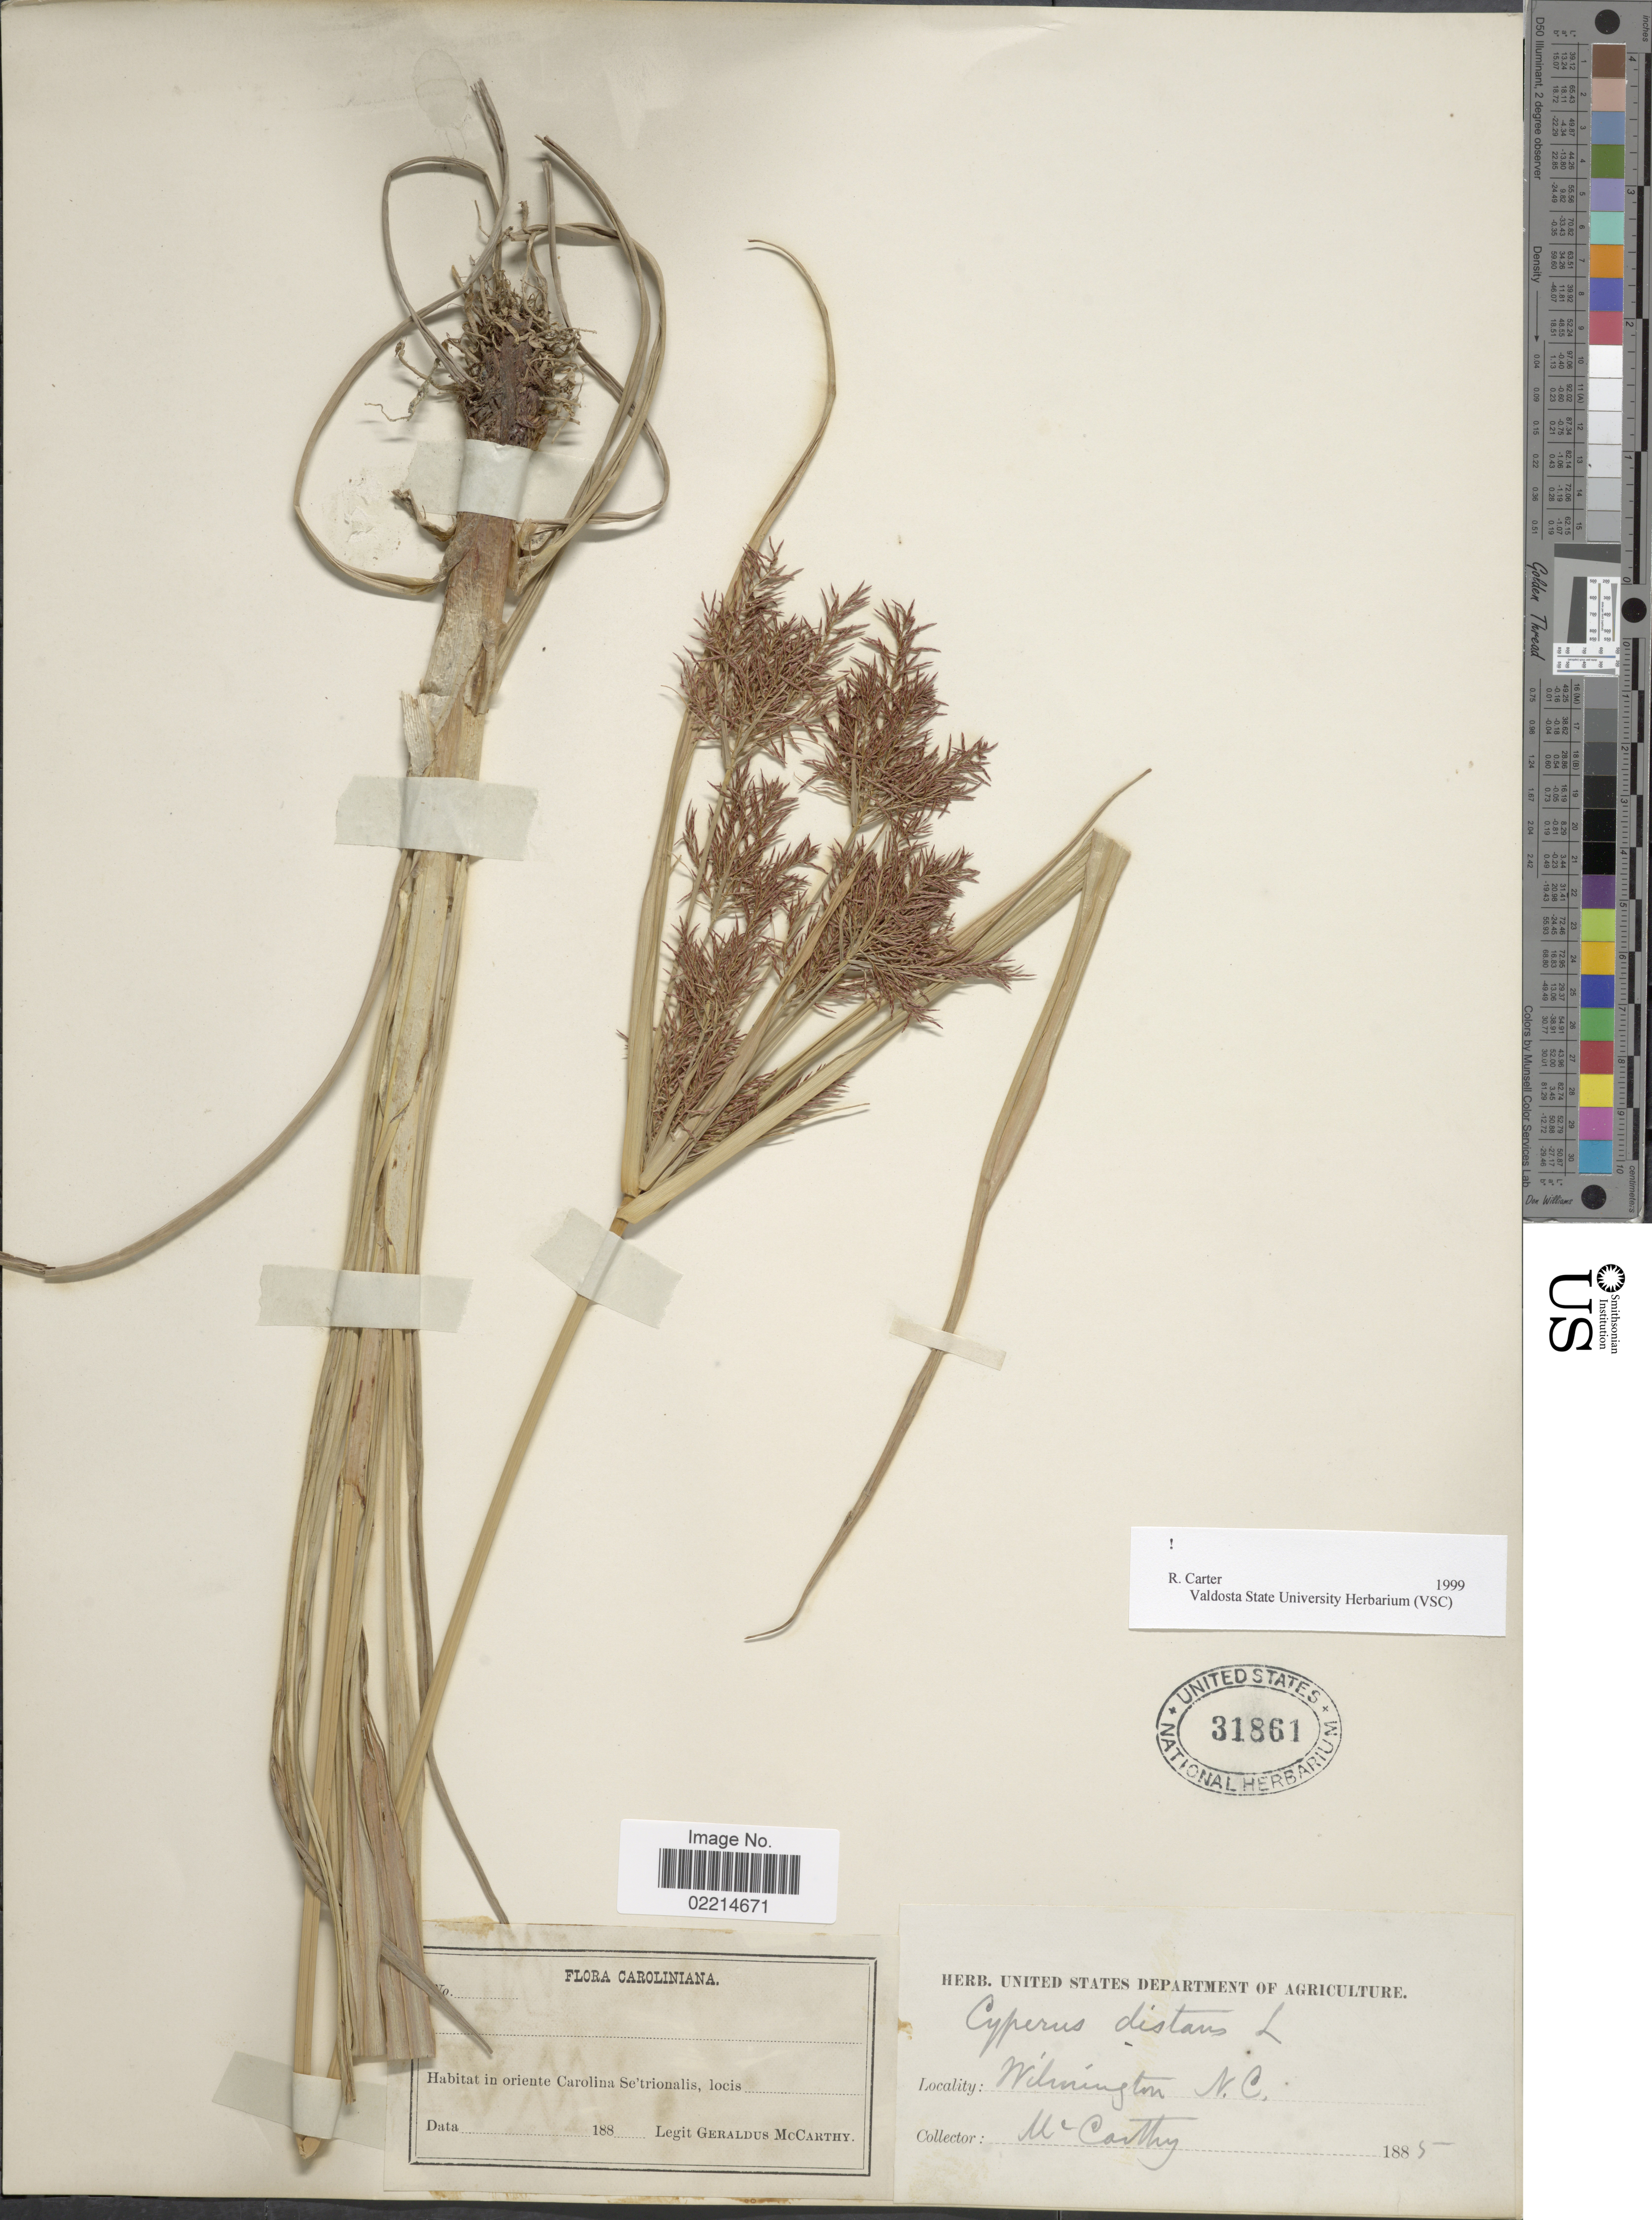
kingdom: Plantae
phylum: Tracheophyta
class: Liliopsida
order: Poales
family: Cyperaceae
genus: Cyperus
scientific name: Cyperus distans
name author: L. f.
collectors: M. McCarthy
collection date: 1885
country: United States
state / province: North Carolina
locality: In oriente Carolina Se'trionalis. Wilmington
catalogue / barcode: US 31861